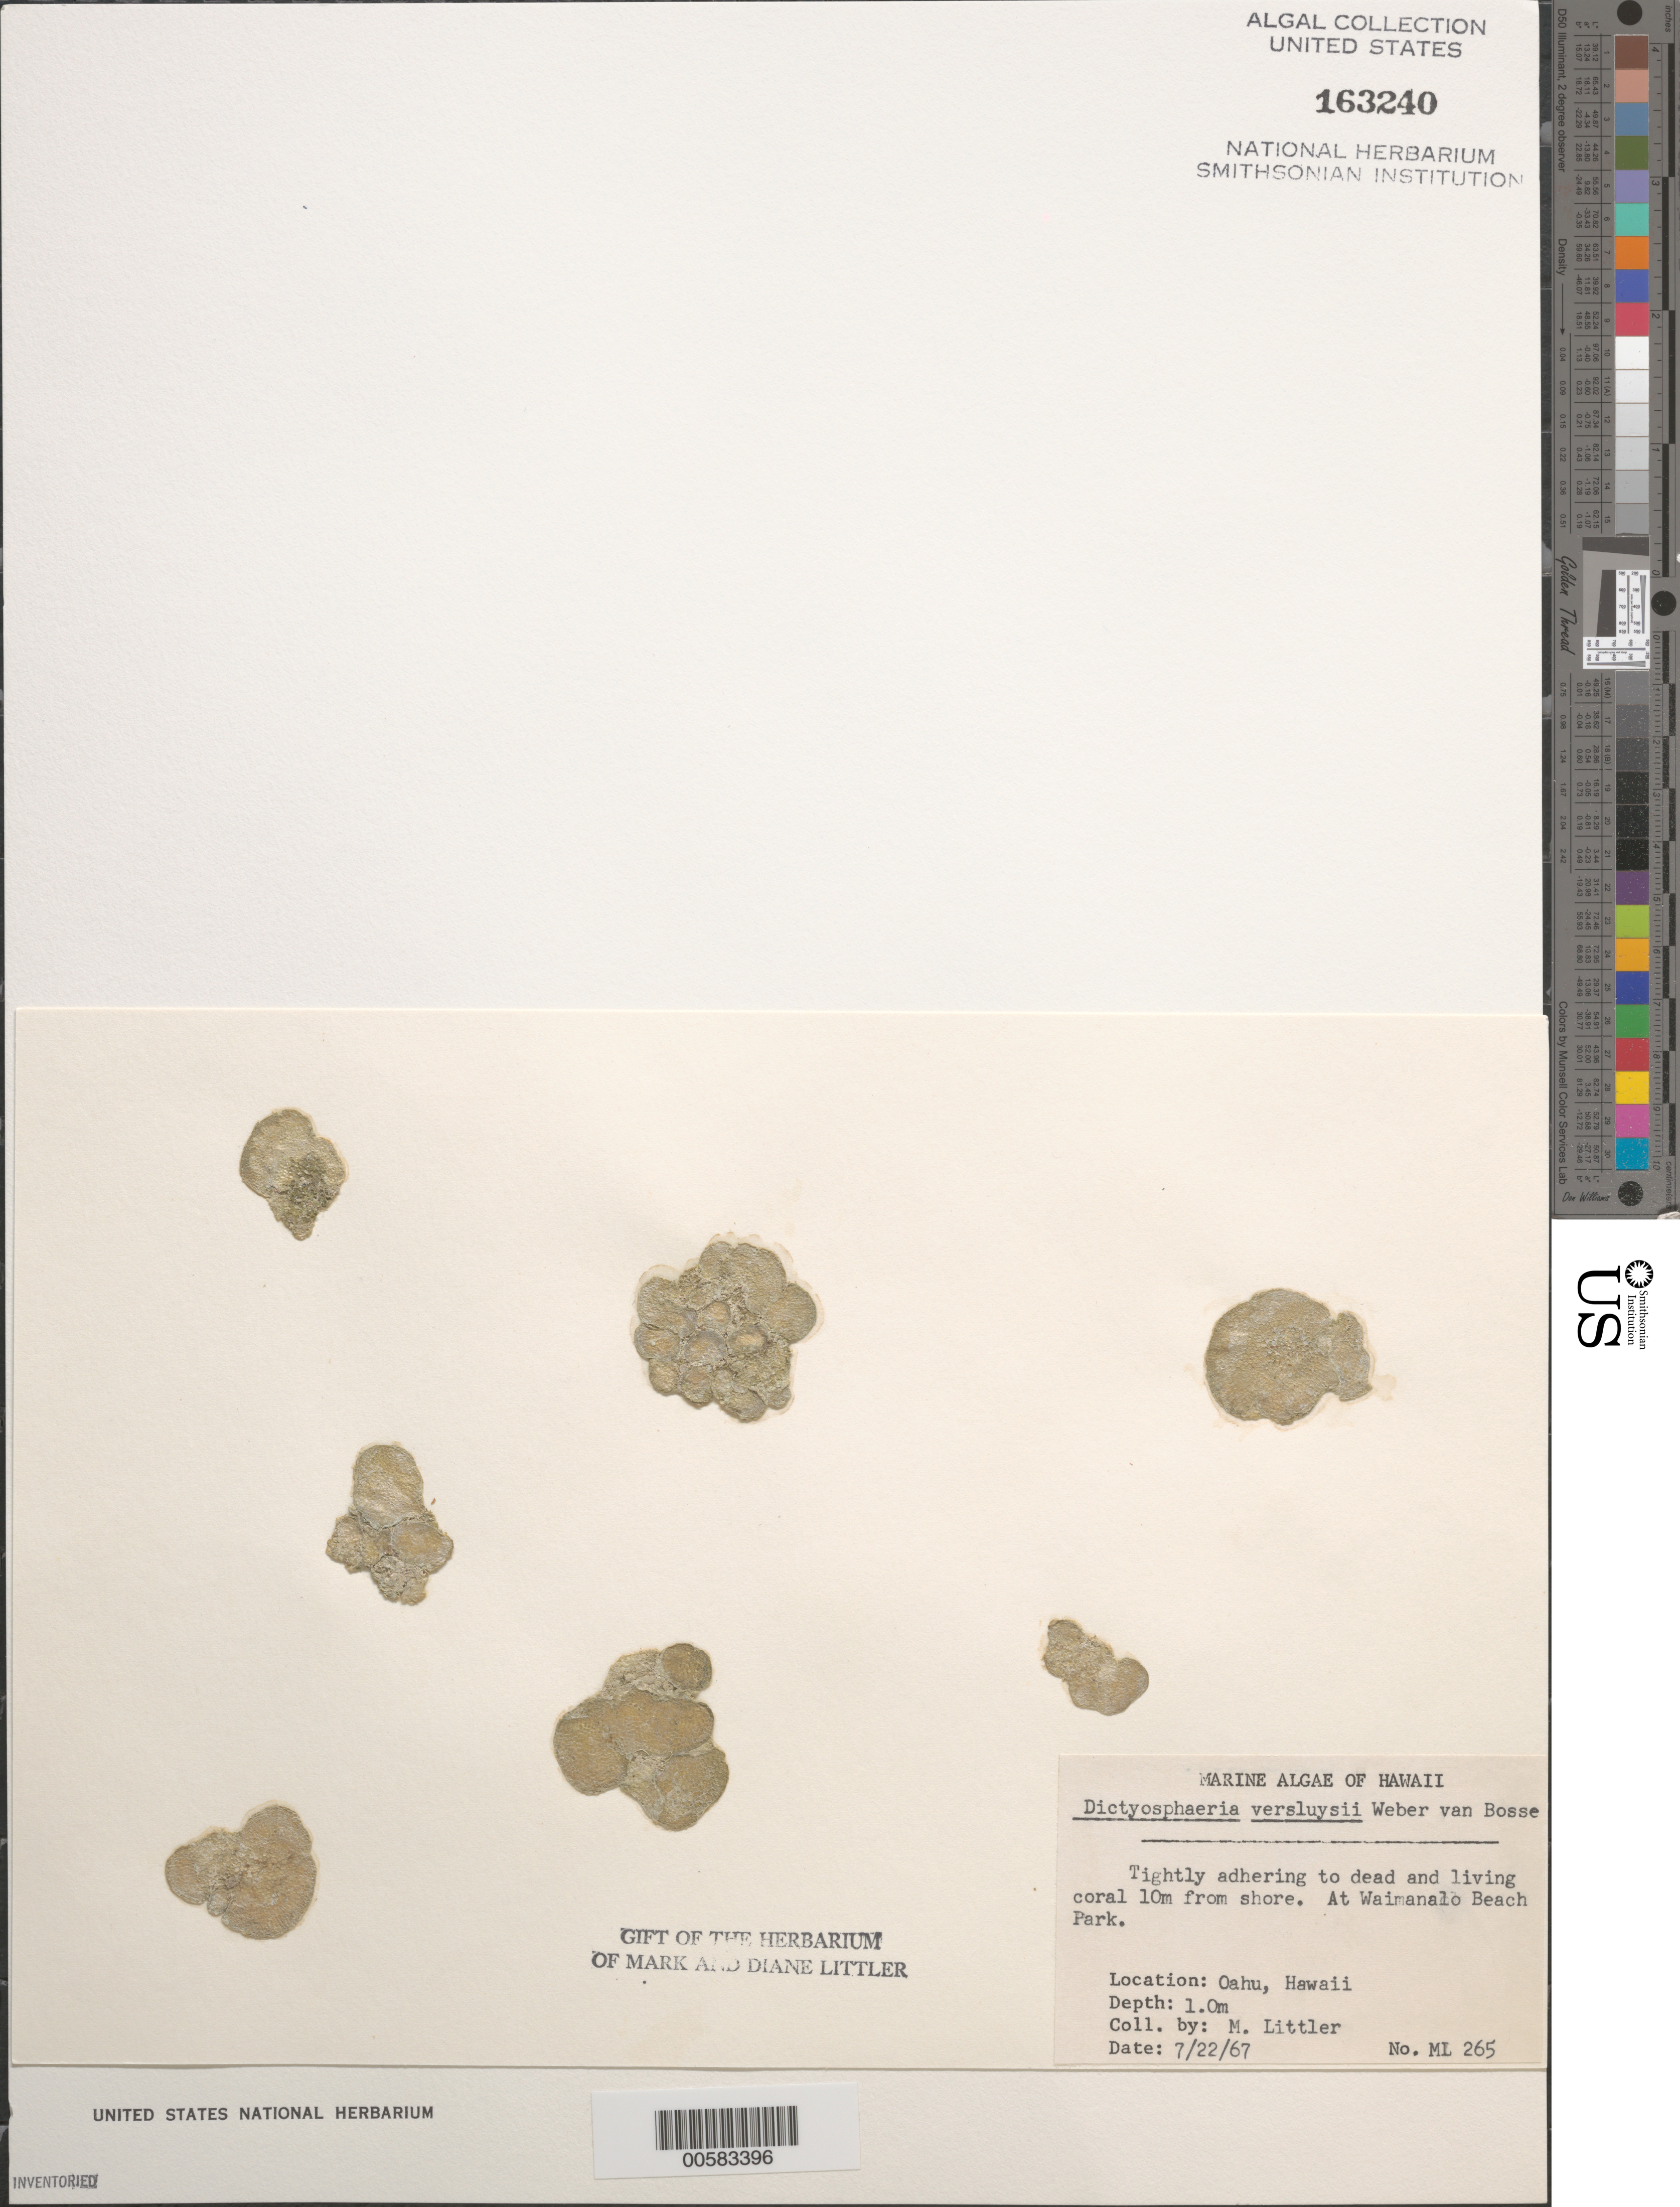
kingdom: Plantae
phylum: Chlorophyta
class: Ulvophyceae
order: Siphonocladales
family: Siphonocladaceae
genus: Dictyosphaeria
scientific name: Dictyosphaeria versluysii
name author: Weber Bosse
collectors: M. M. Littler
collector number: ML 265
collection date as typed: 22 Jul 1967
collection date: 1967-07-22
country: United States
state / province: Hawaii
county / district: Honolulu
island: Oahu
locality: Waimanalo Beach Park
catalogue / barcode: US 163240